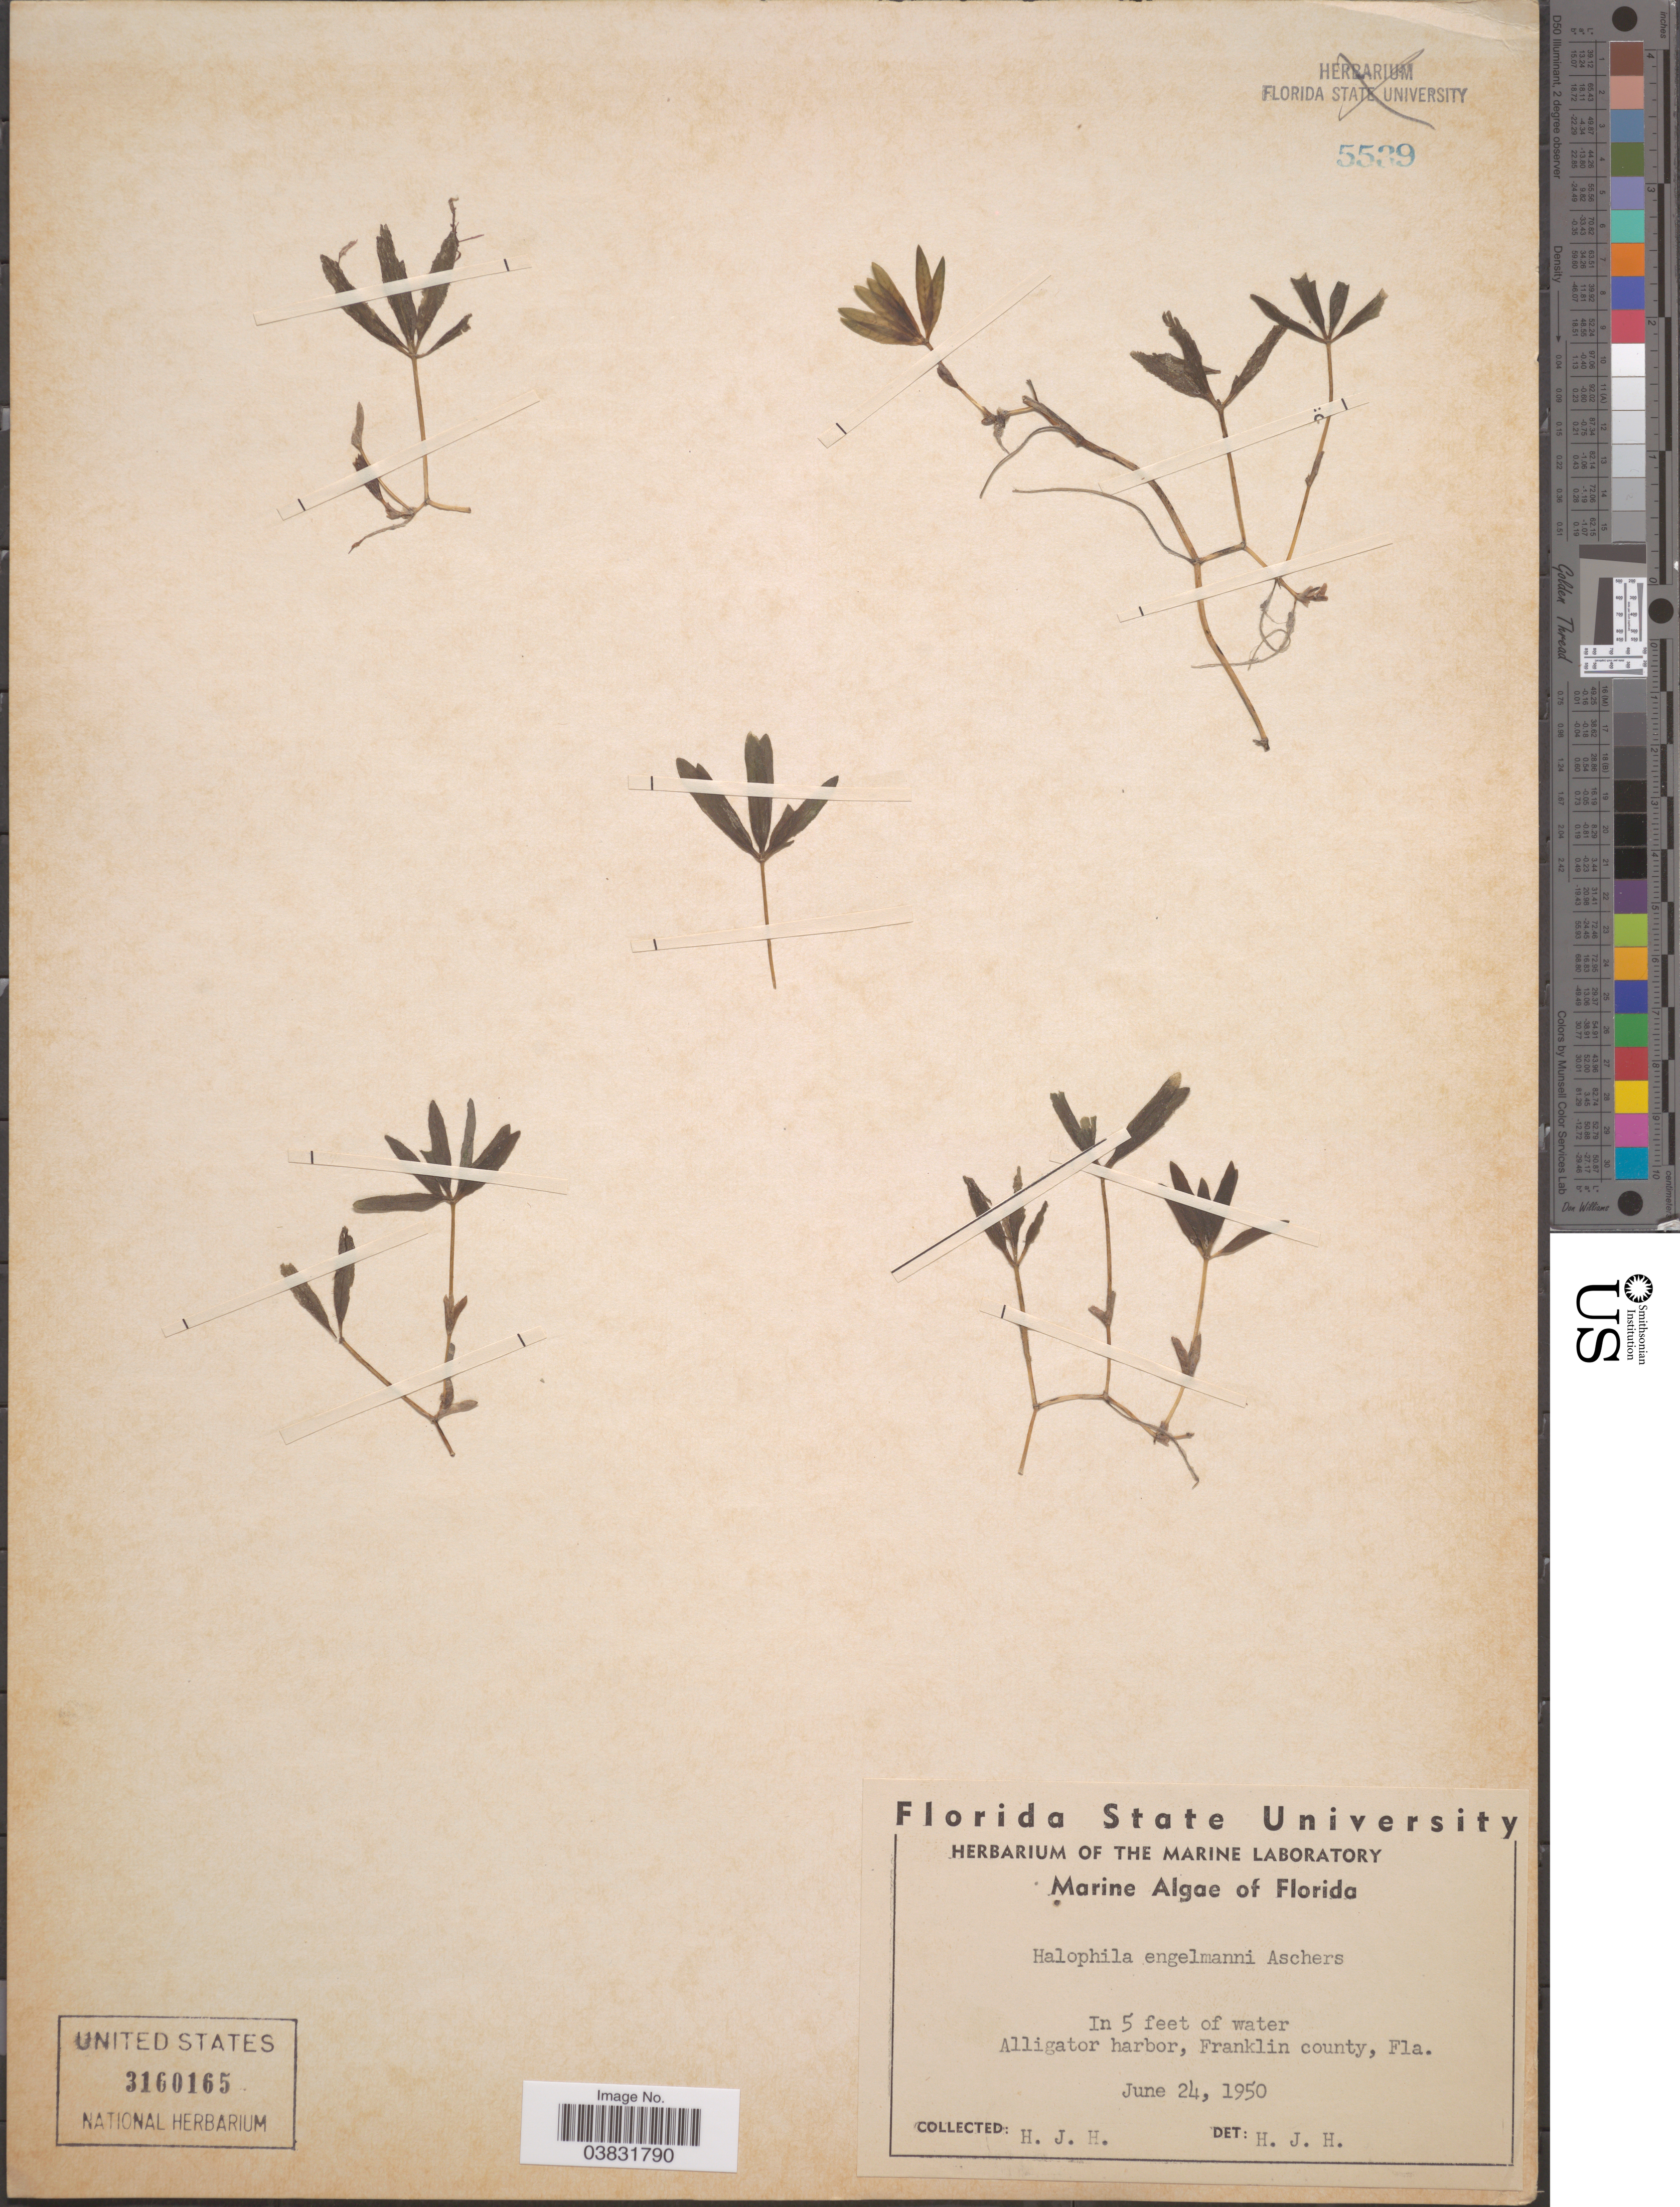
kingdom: Plantae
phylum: Tracheophyta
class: Liliopsida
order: Alismatales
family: Hydrocharitaceae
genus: Halophila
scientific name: Halophila engelmannii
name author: Asch.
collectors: H. J. H.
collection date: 1950-06-24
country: United States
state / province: Florida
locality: Alligator harbor, Franklin county.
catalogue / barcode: US 3160165